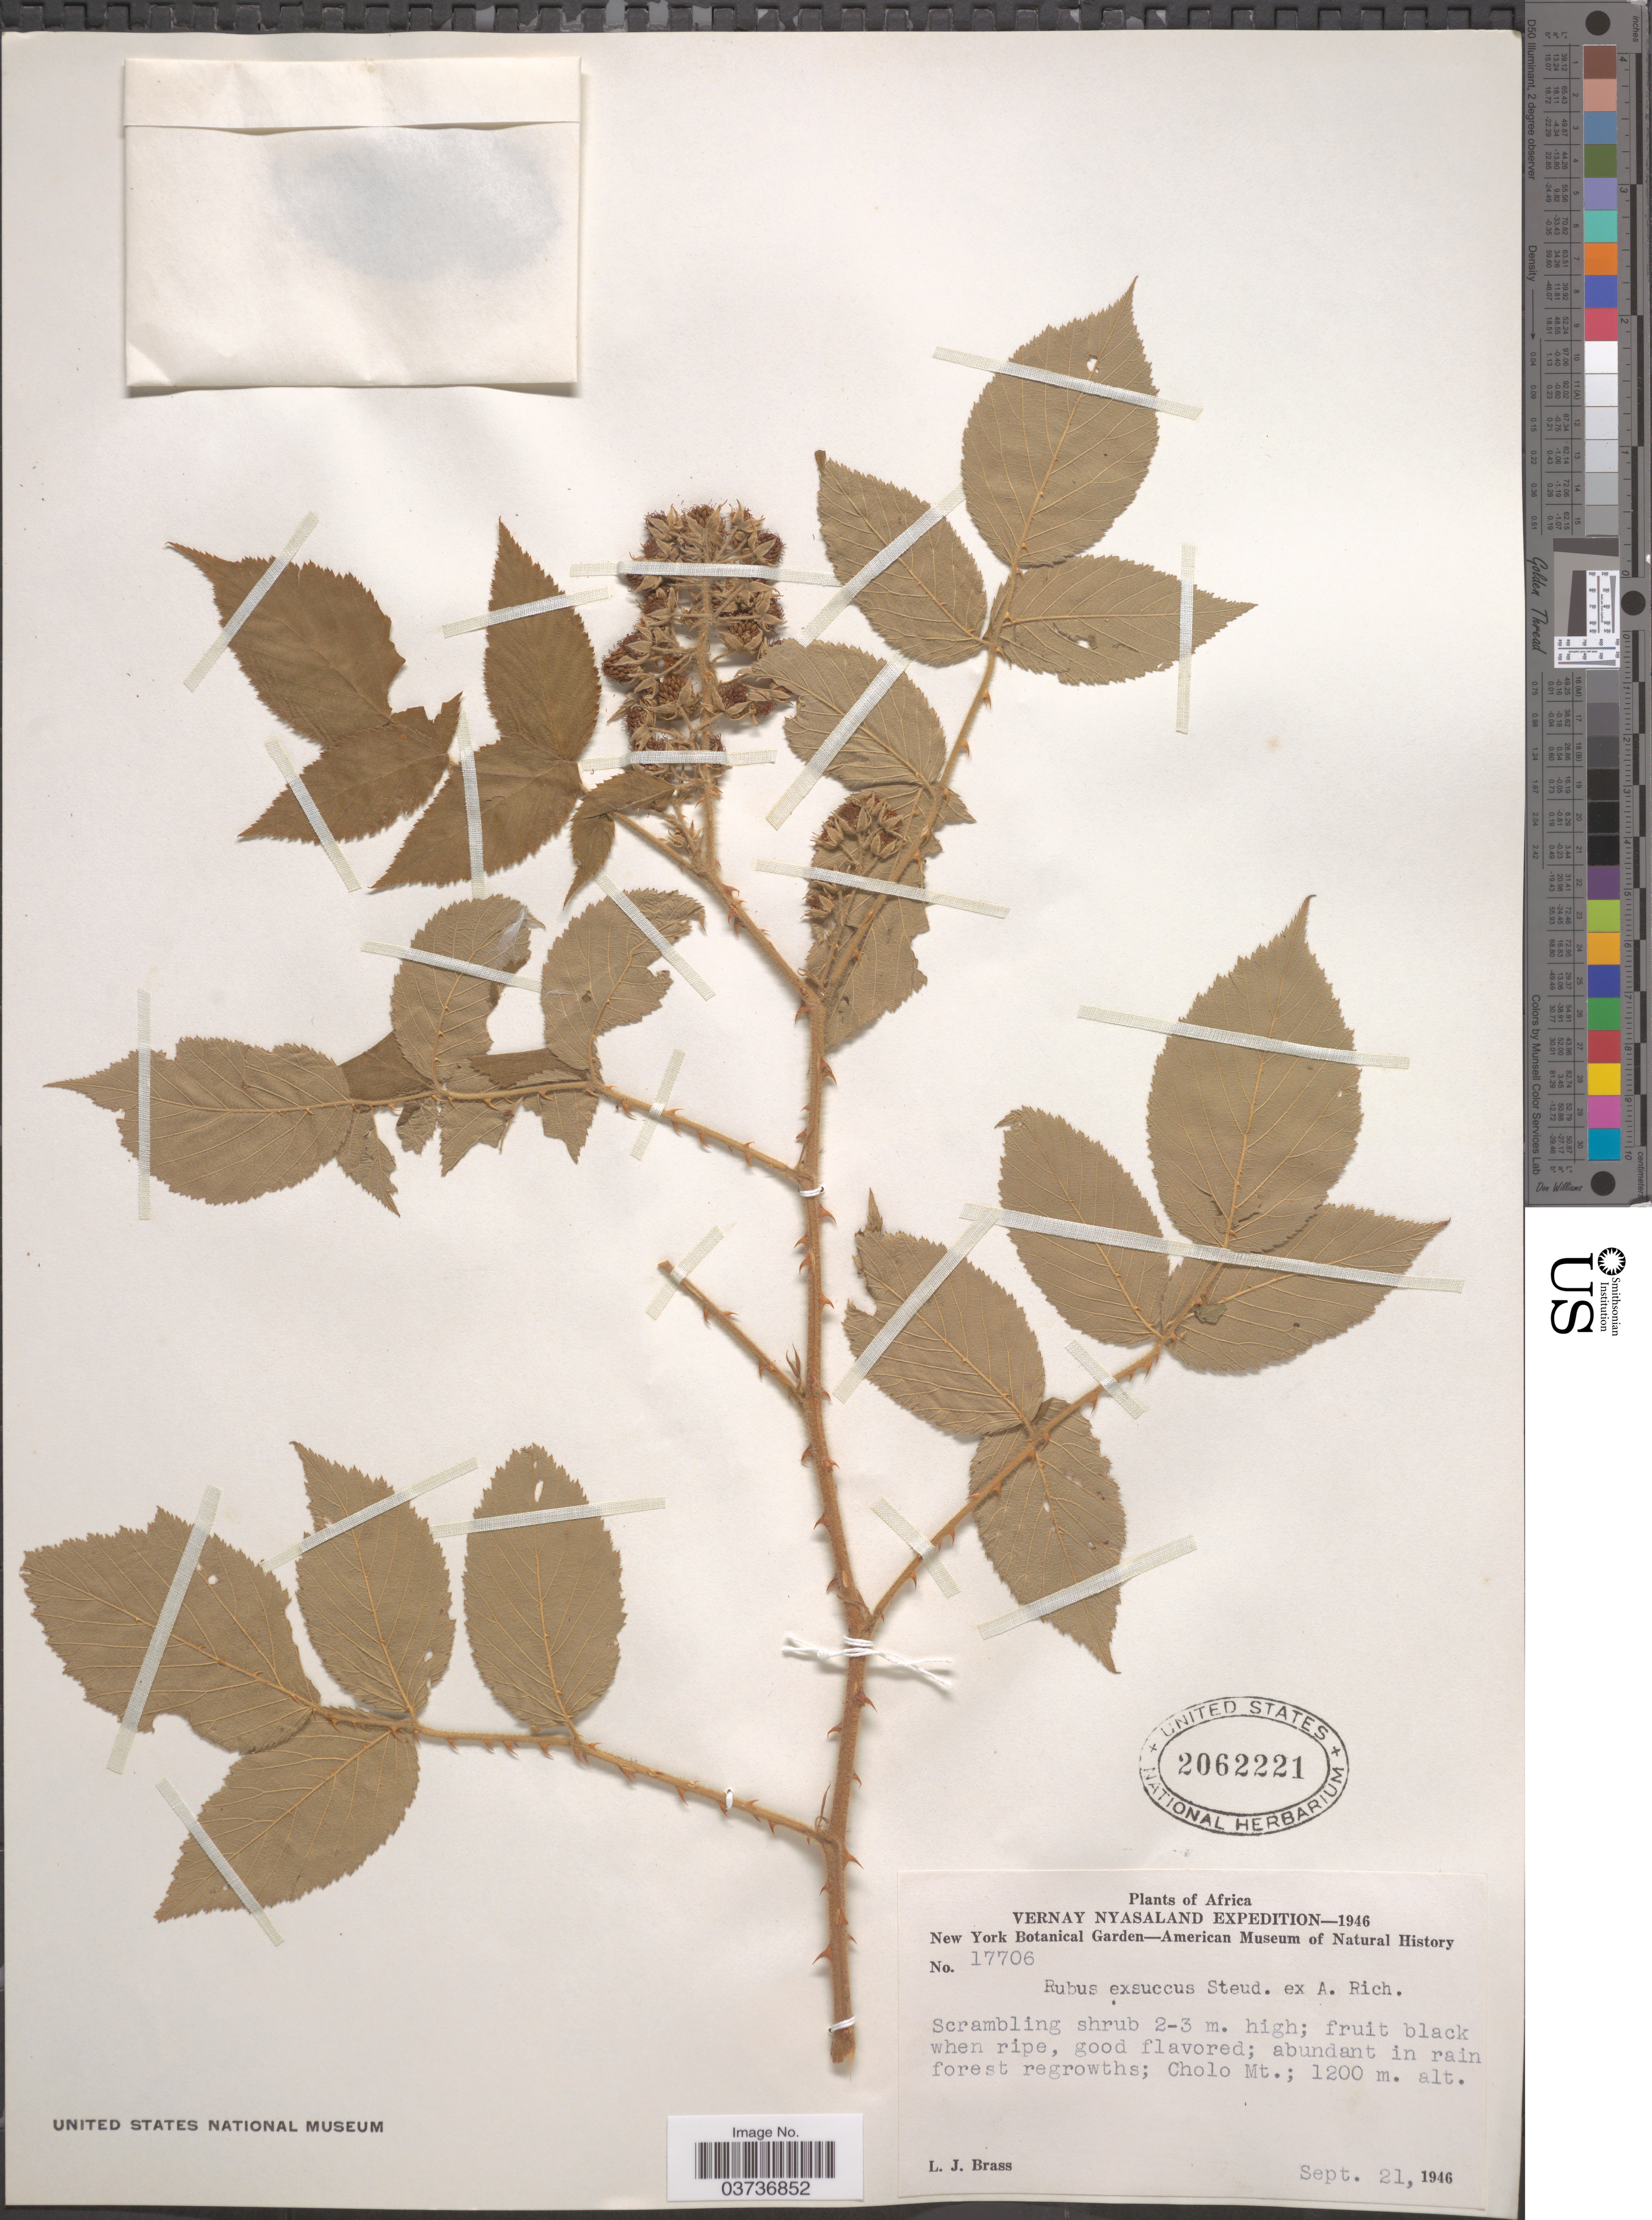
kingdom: Plantae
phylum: Tracheophyta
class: Magnoliopsida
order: Rosales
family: Rosaceae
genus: Rubus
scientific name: Rubus exsuccus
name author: Steud. ex A. Rich.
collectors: L. J. Brass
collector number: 17706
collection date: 1946-09-21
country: Malawi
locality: Vernay Nyasaland. Cholo Mt.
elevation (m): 1200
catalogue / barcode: US 2062221